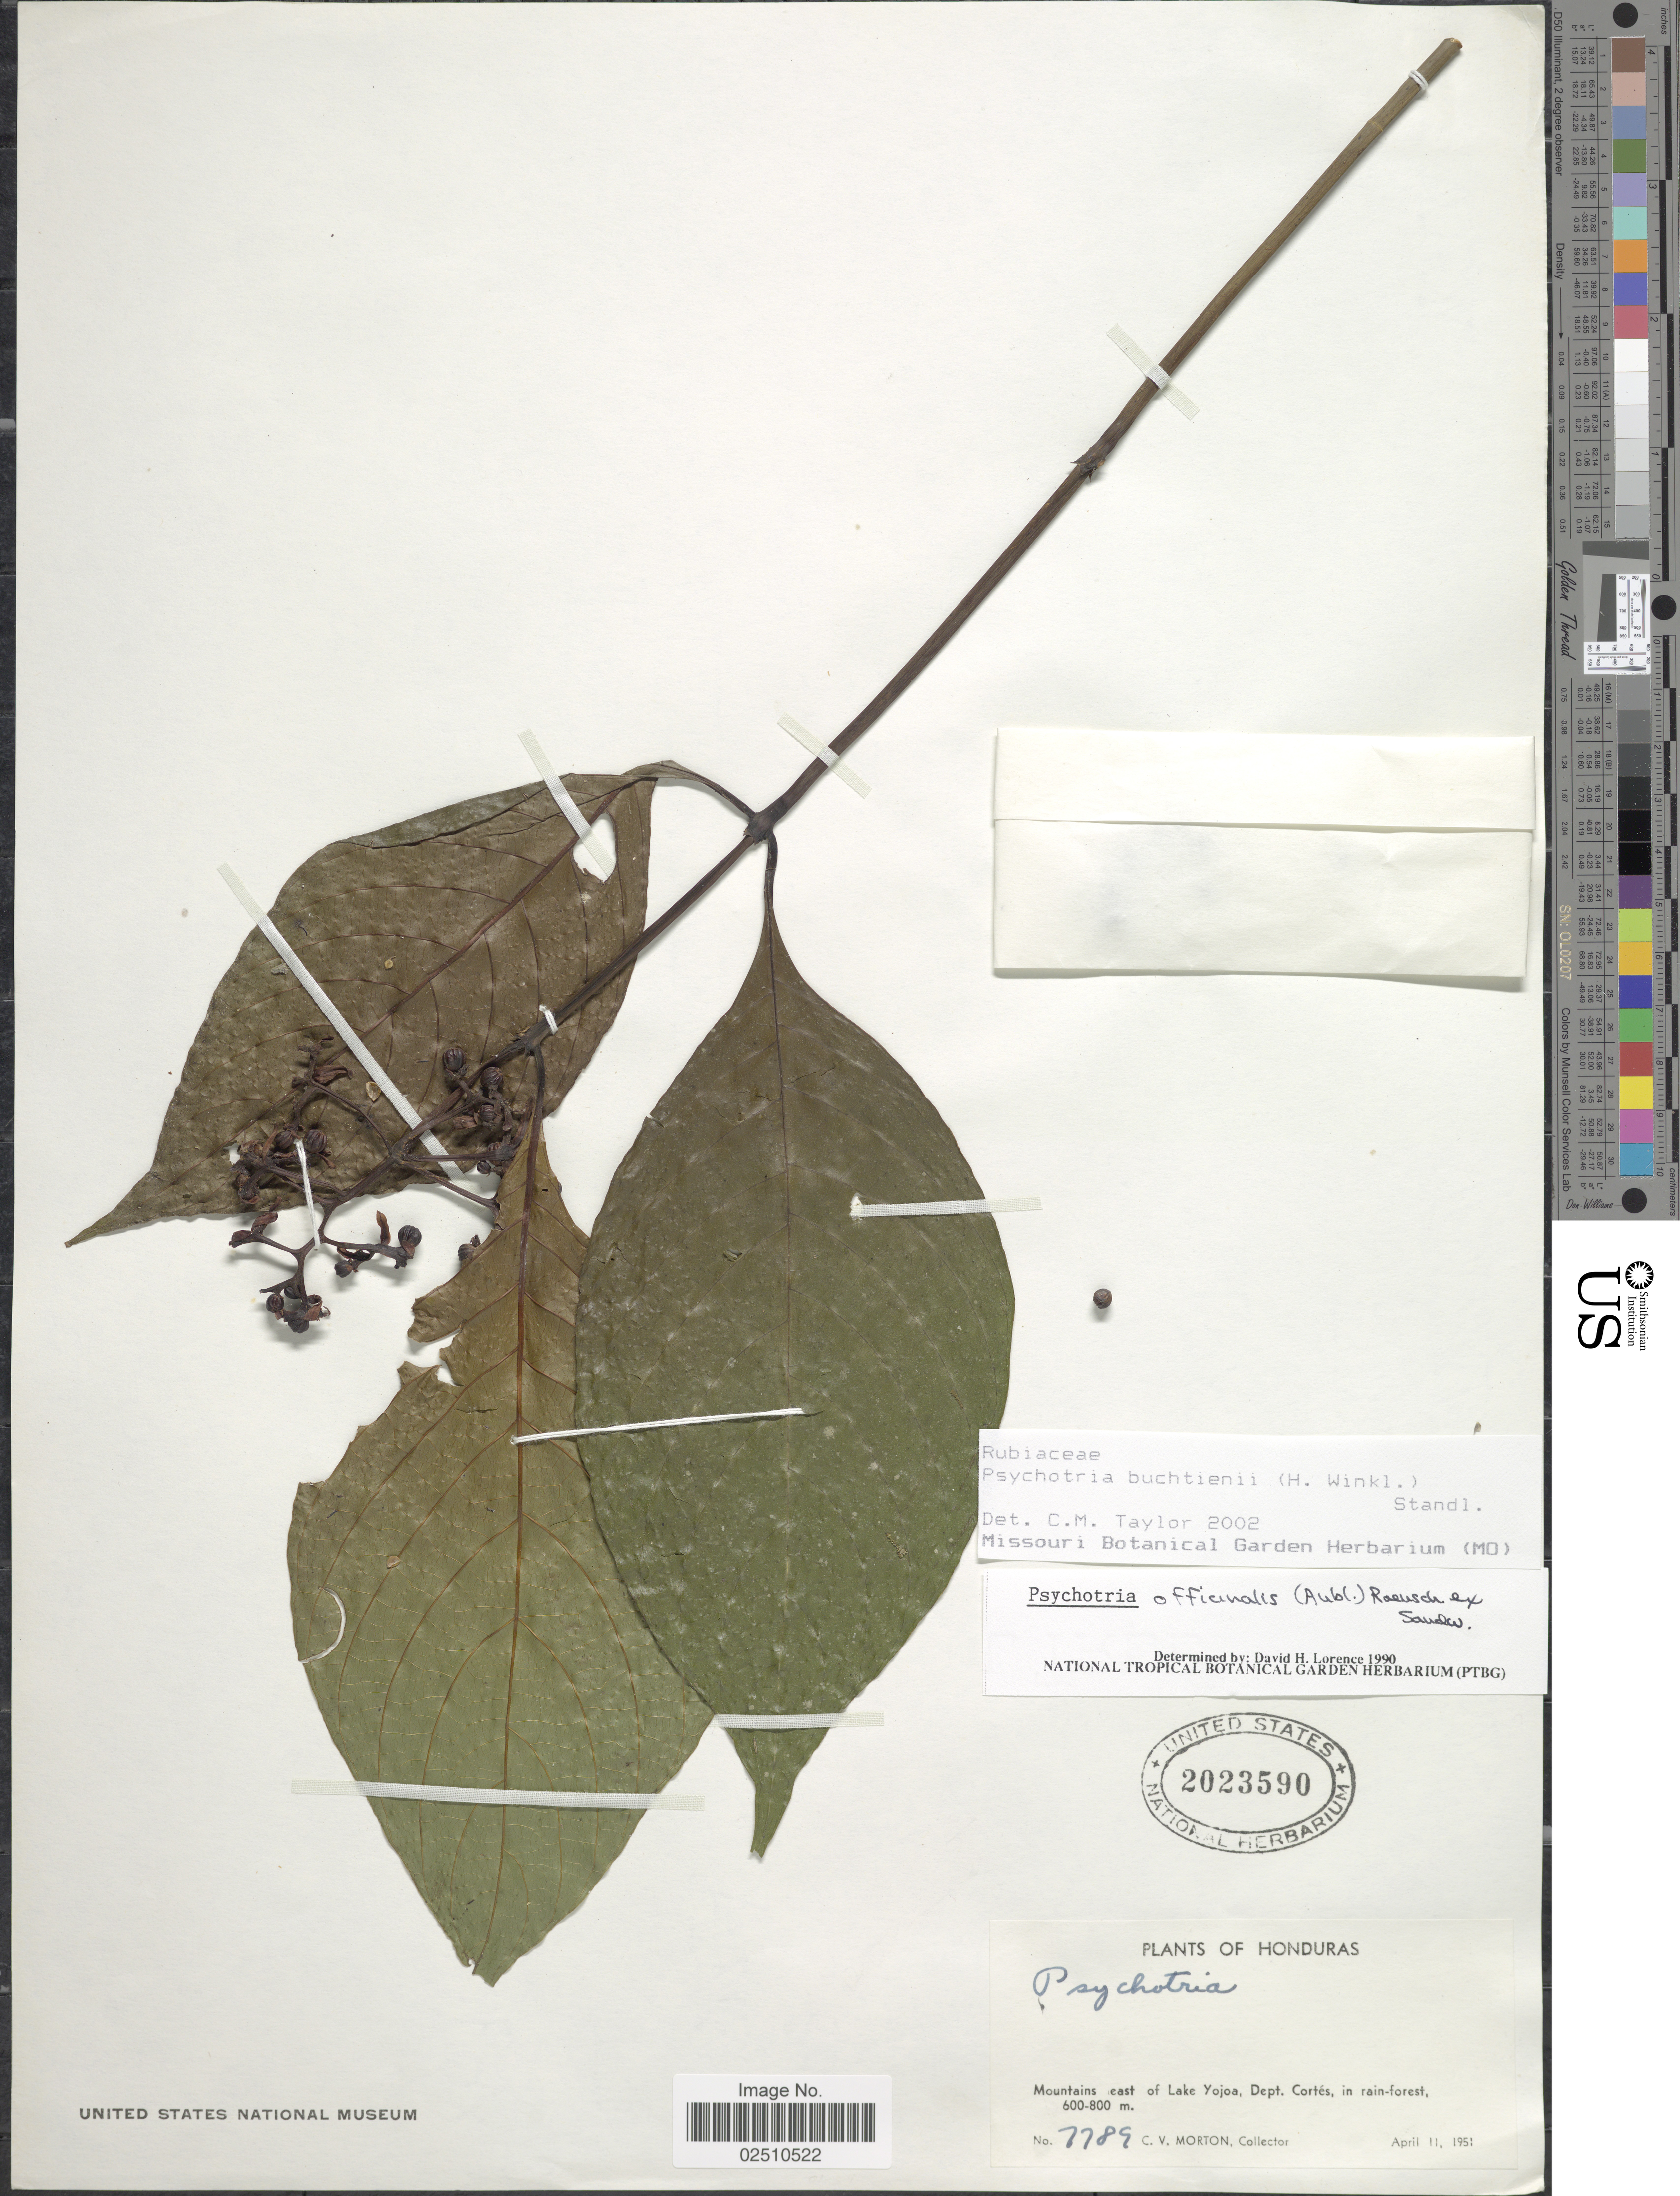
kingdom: Plantae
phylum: Tracheophyta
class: Magnoliopsida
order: Gentianales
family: Rubiaceae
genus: Psychotria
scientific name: Psychotria buchtienii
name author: (H.J.P. Winkl.) Standl.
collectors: C. V. Morton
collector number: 7789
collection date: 1951-04-11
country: Honduras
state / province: Cortés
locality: Mountains east of Lake Yojoa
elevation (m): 600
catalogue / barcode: US 2023590